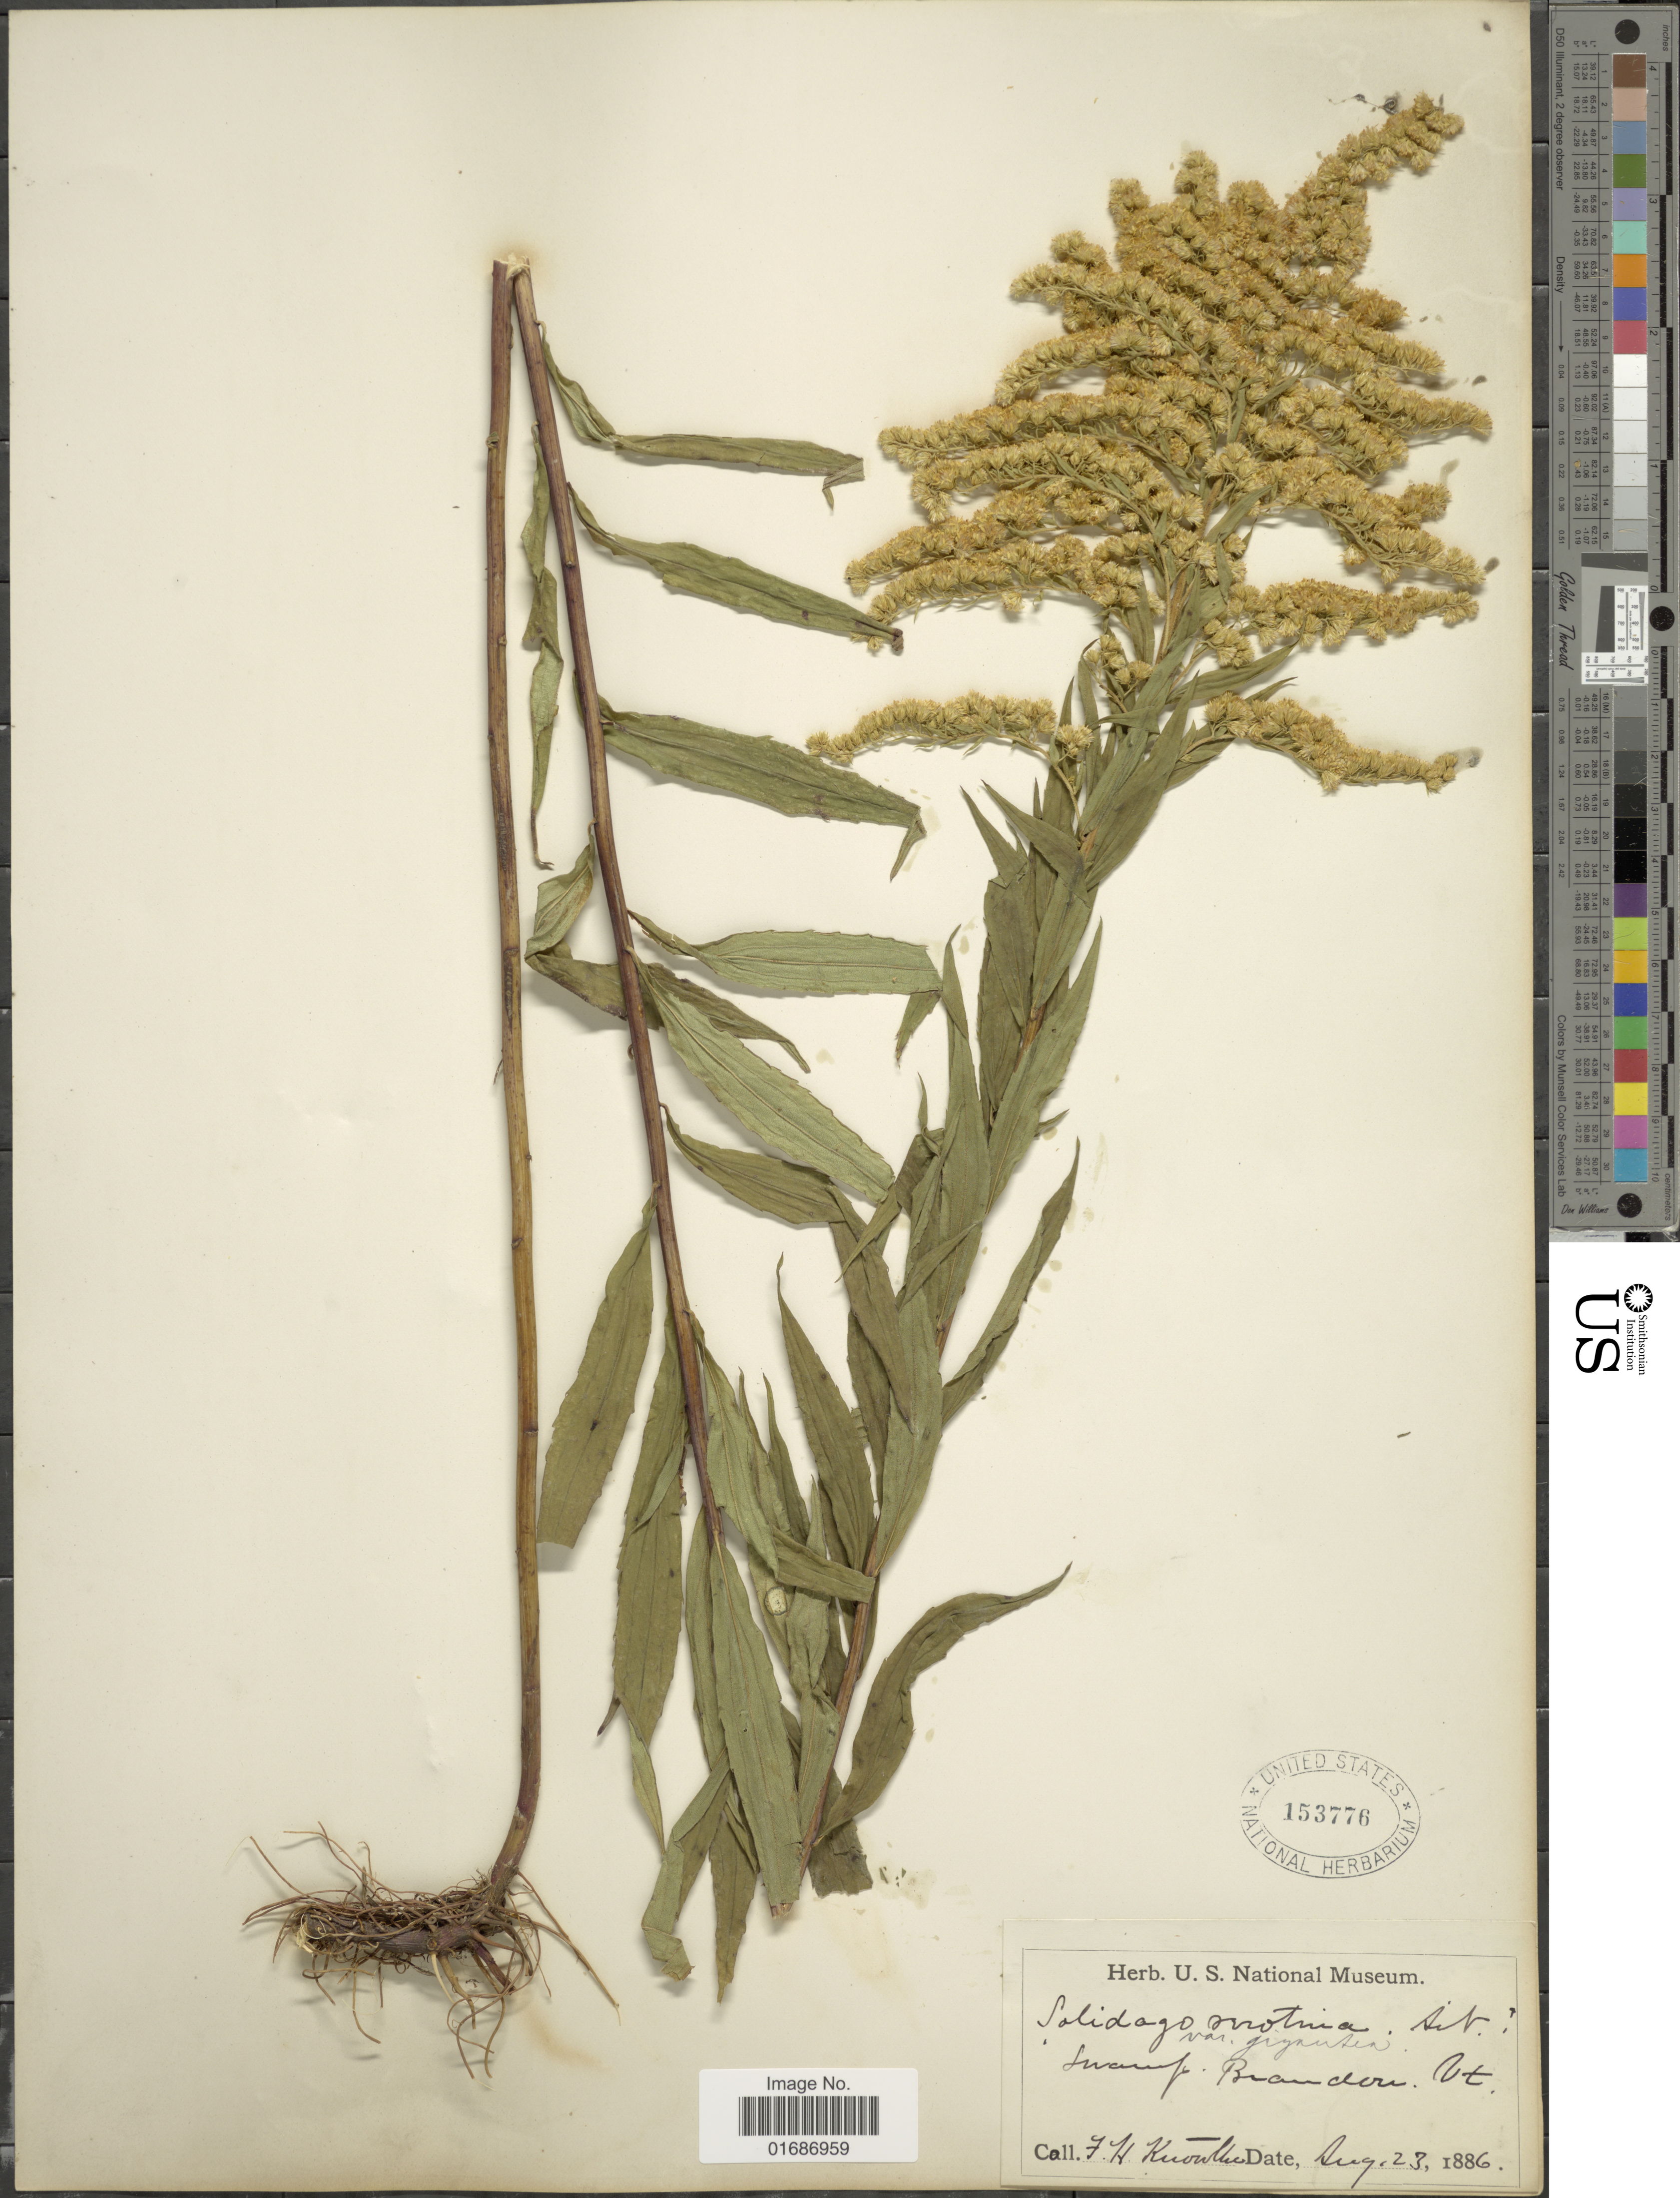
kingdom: Plantae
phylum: Tracheophyta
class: Magnoliopsida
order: Asterales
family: Asteraceae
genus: Solidago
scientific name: Solidago gigantea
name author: Aiton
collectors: F. H. Knowlton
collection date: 1886-08-23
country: United States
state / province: Vermont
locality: Swamps, Brandon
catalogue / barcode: US 153776